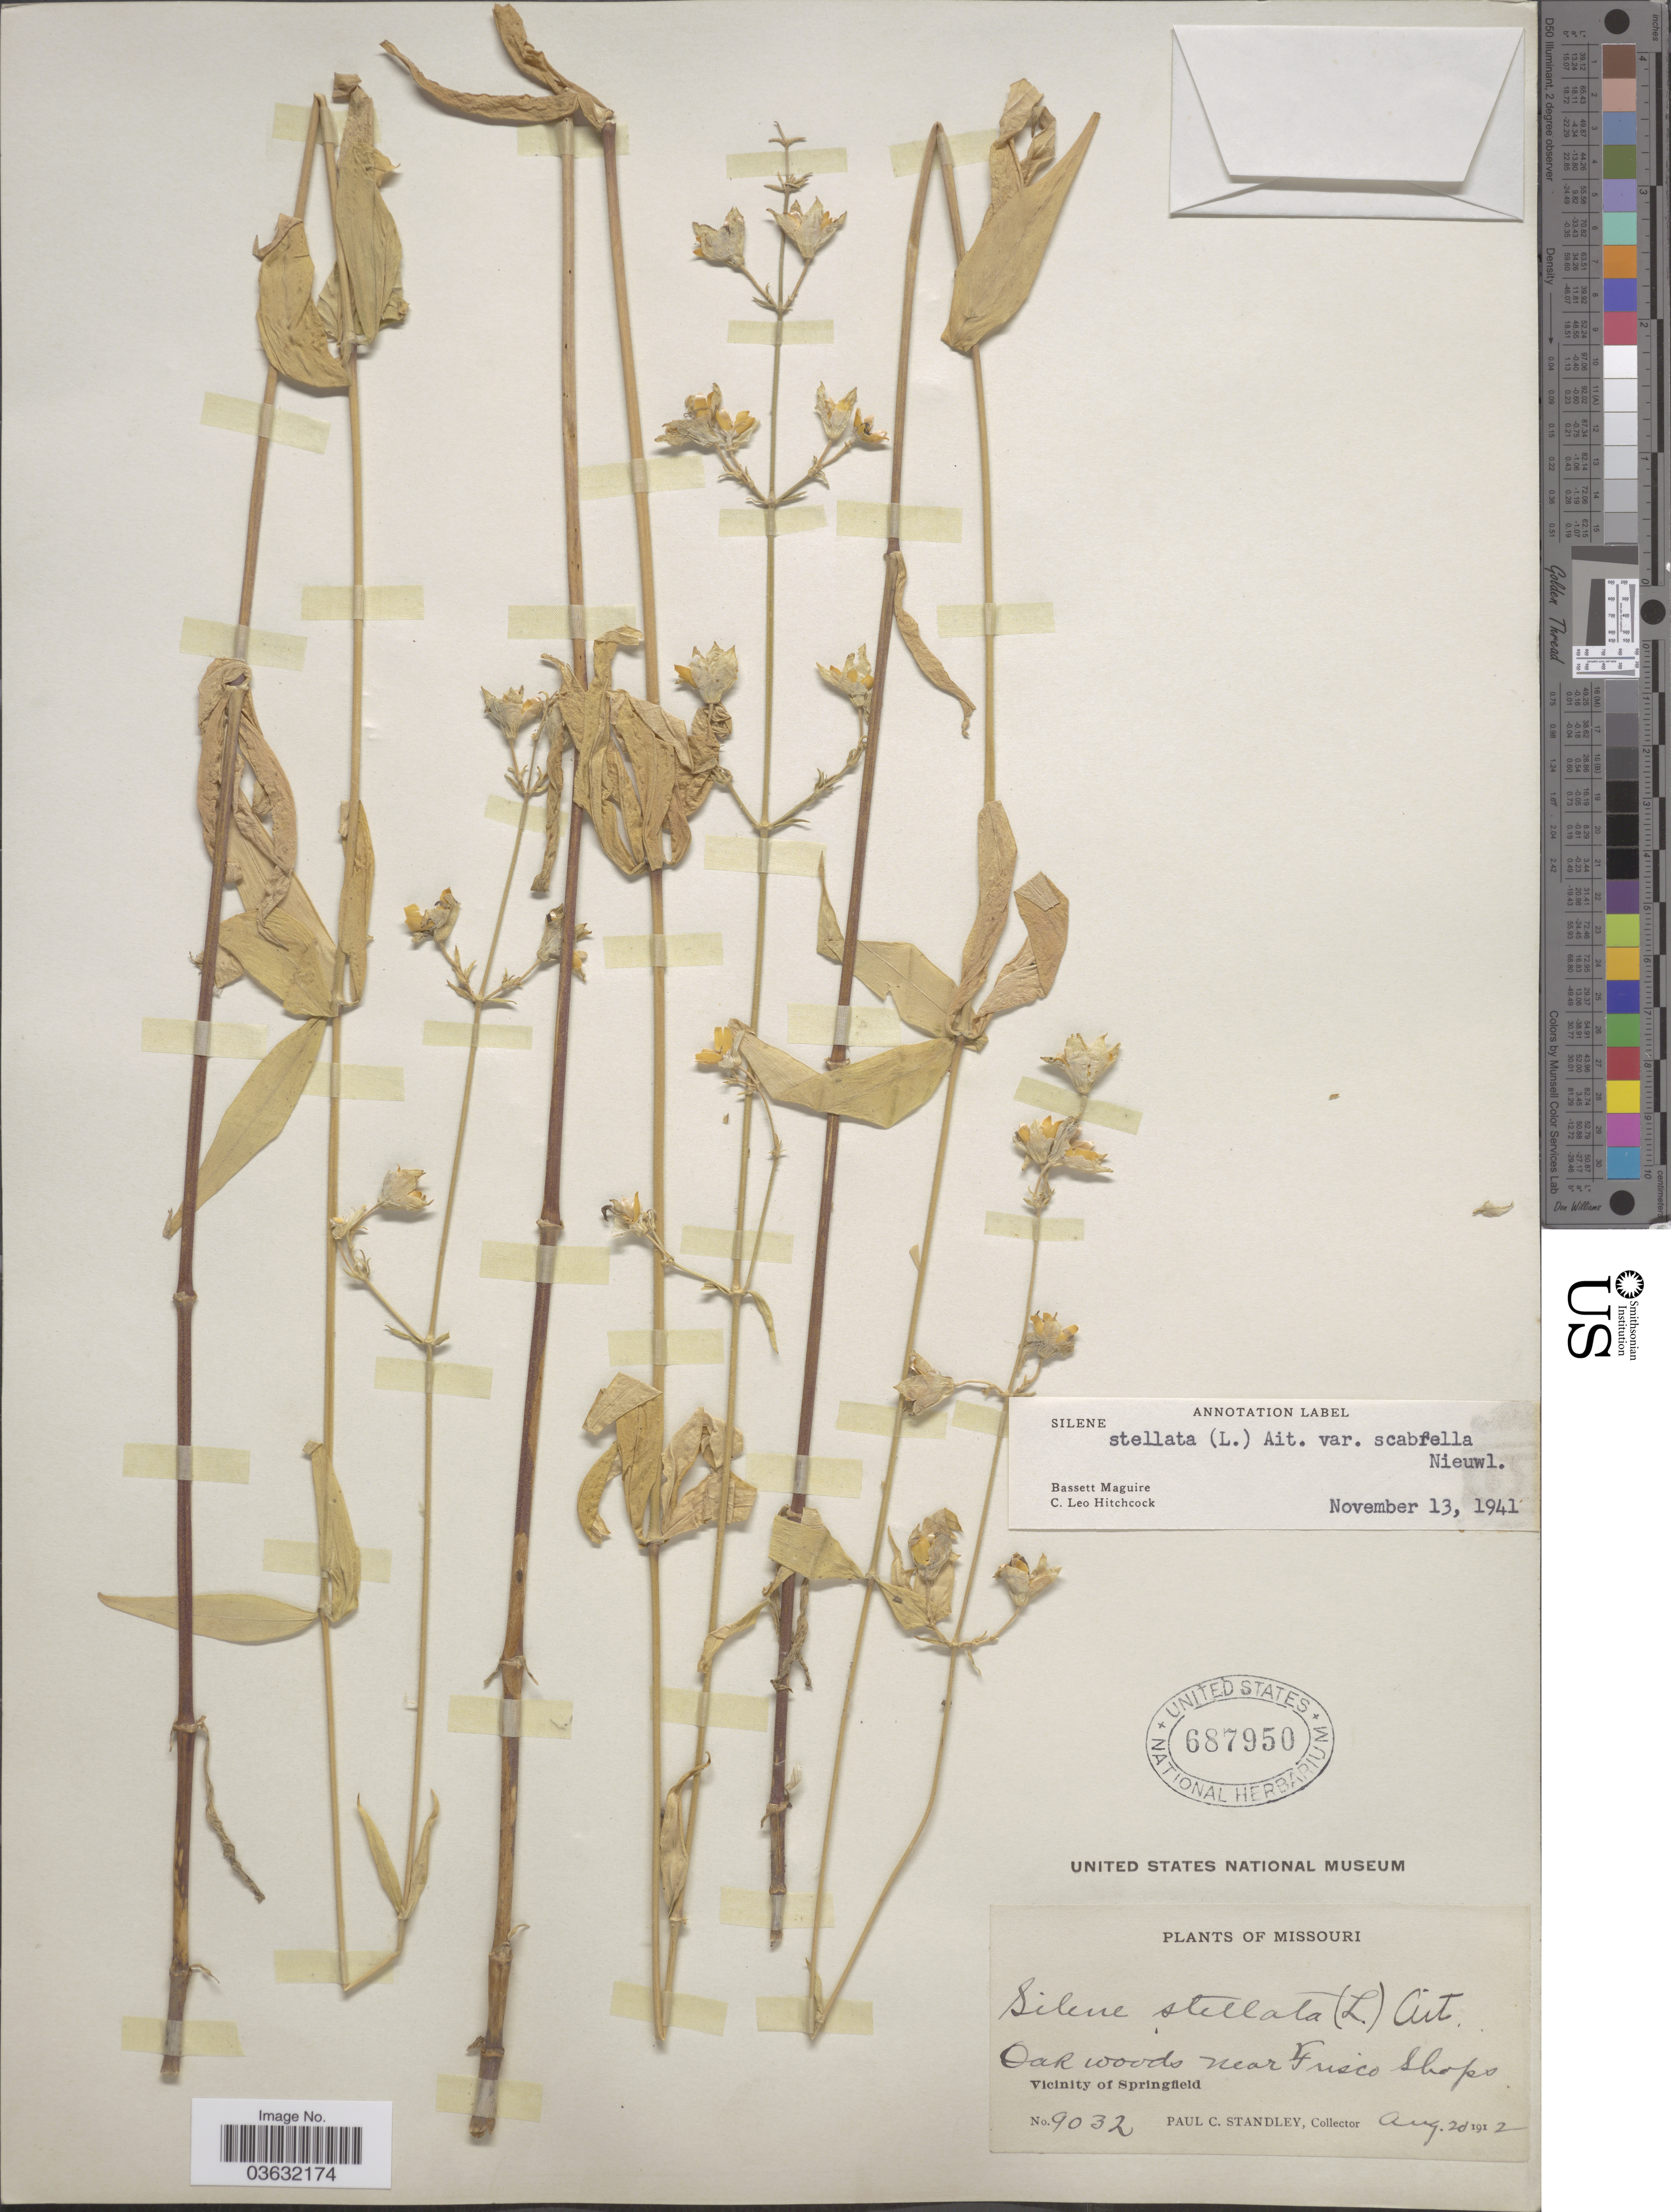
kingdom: Plantae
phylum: Tracheophyta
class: Magnoliopsida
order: Caryophyllales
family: Caryophyllaceae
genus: Silene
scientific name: Silene stellata var. scabrella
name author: (Nieuwl.) E.J. Palmer & Steyerm.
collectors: P. C. Standley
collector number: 9032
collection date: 1912-08-20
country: United States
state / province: Missouri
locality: Near Frisco Shops. Vicinity of Springfield.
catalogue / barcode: US 687950